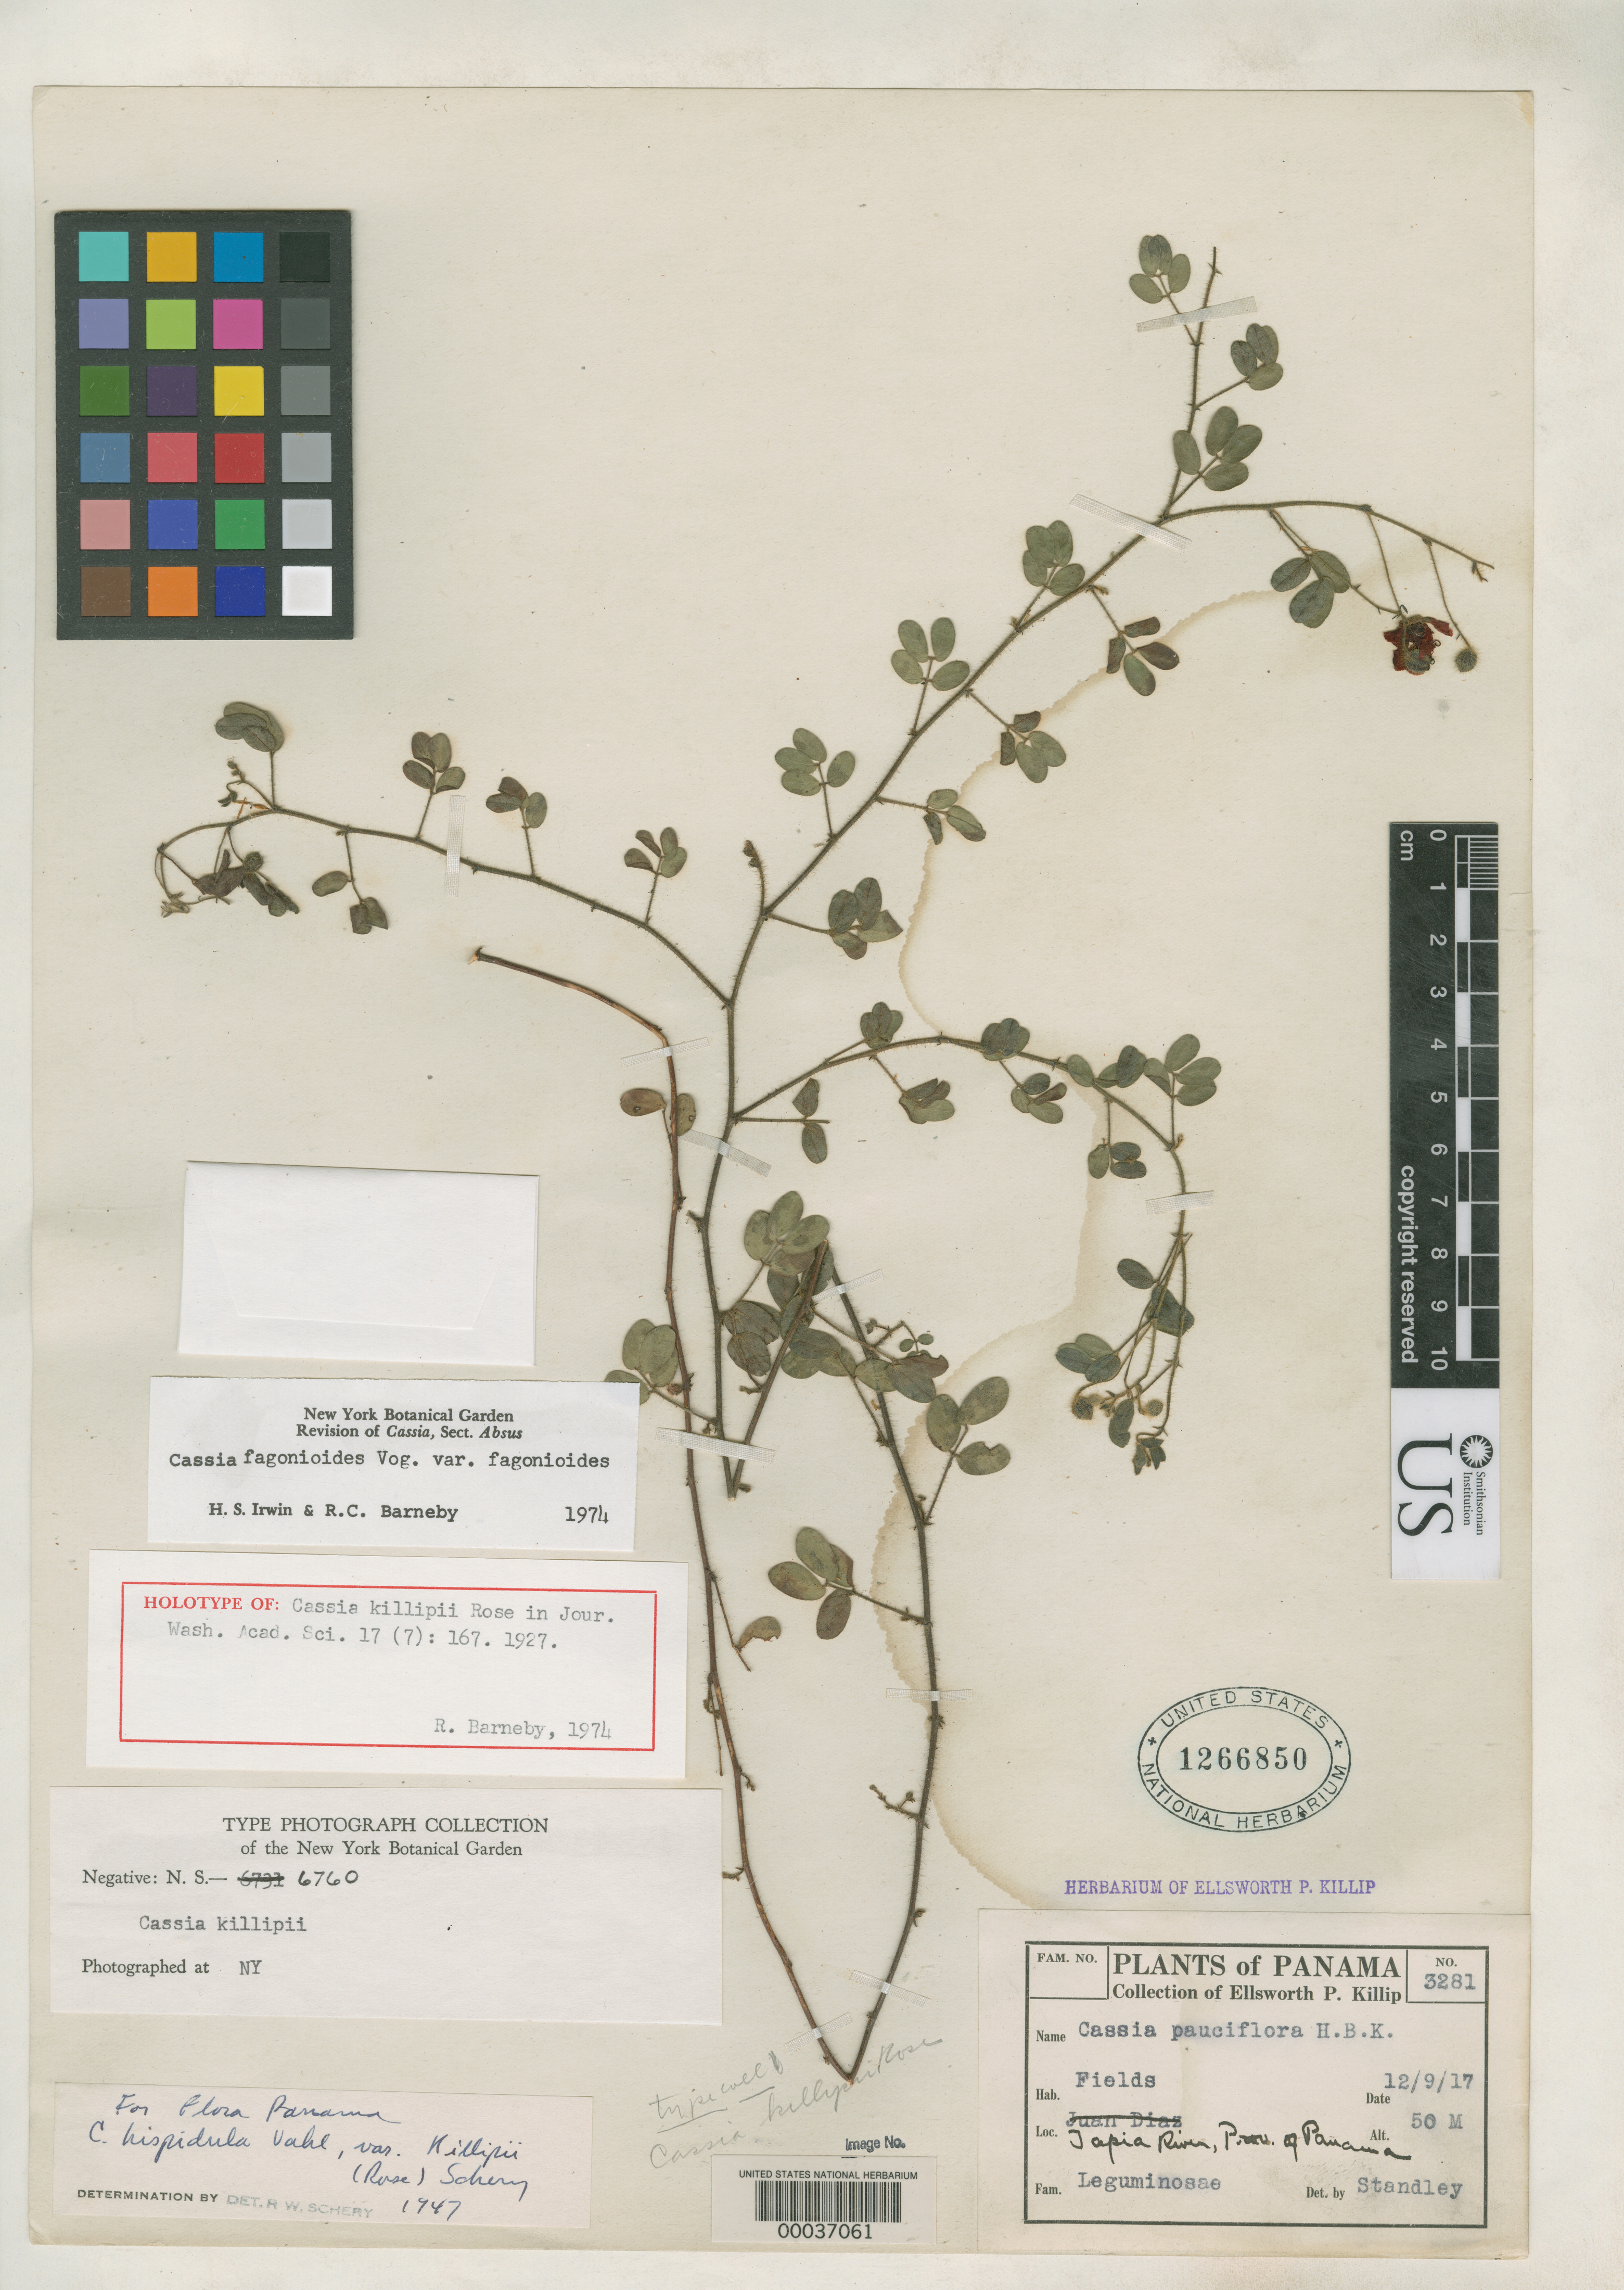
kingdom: Plantae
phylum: Tracheophyta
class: Magnoliopsida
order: Fabales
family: Fabaceae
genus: Cassia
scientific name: Cassia killipii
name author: Rose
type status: Holotype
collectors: E. P. Killip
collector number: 3281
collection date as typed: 09 Dec 1917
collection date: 1917-12-09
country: Panama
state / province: Panamá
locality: Near Tapia River.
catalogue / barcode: US 1266850